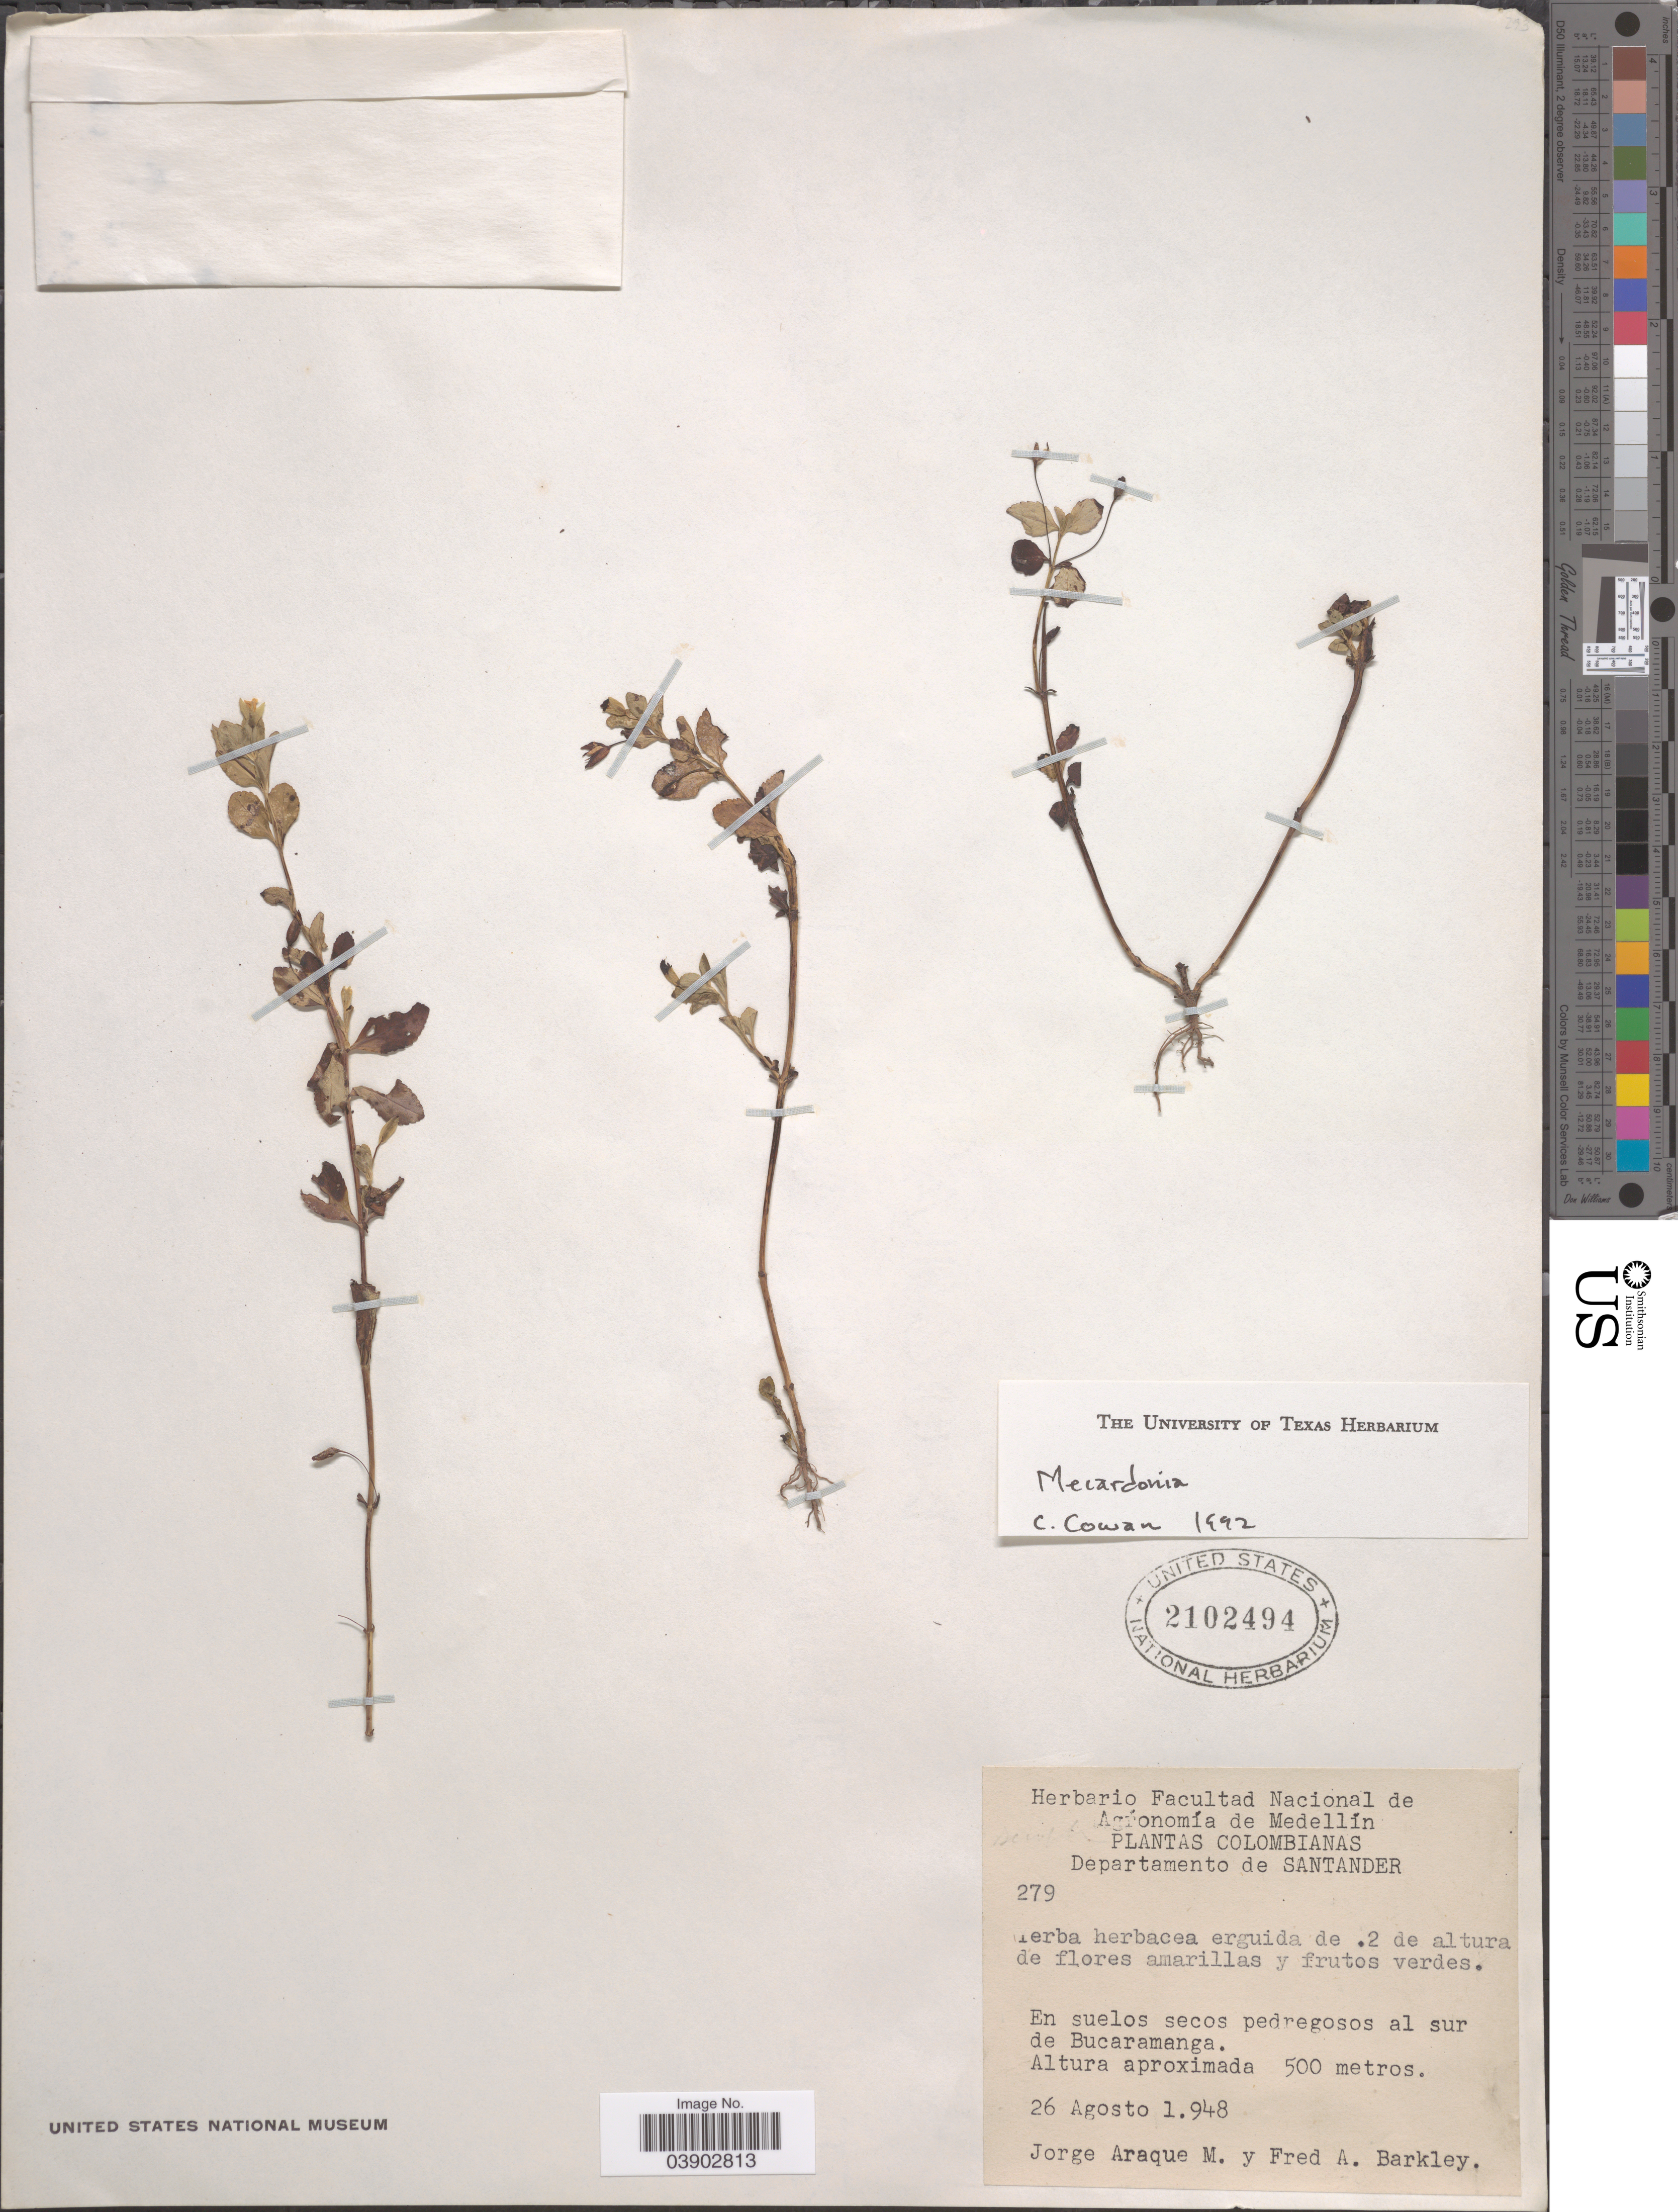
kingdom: Plantae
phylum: Tracheophyta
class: Magnoliopsida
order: Lamiales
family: Plantaginaceae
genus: Mecardonia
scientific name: Mecardonia sp.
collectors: J. Araque Molina & F. A. Barkley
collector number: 279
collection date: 1948-08-26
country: Colombia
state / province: Santander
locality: Departamento de Santander. En suelos secos pedregosos al sur de Bucaramanga.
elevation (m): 500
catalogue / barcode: US 2102494